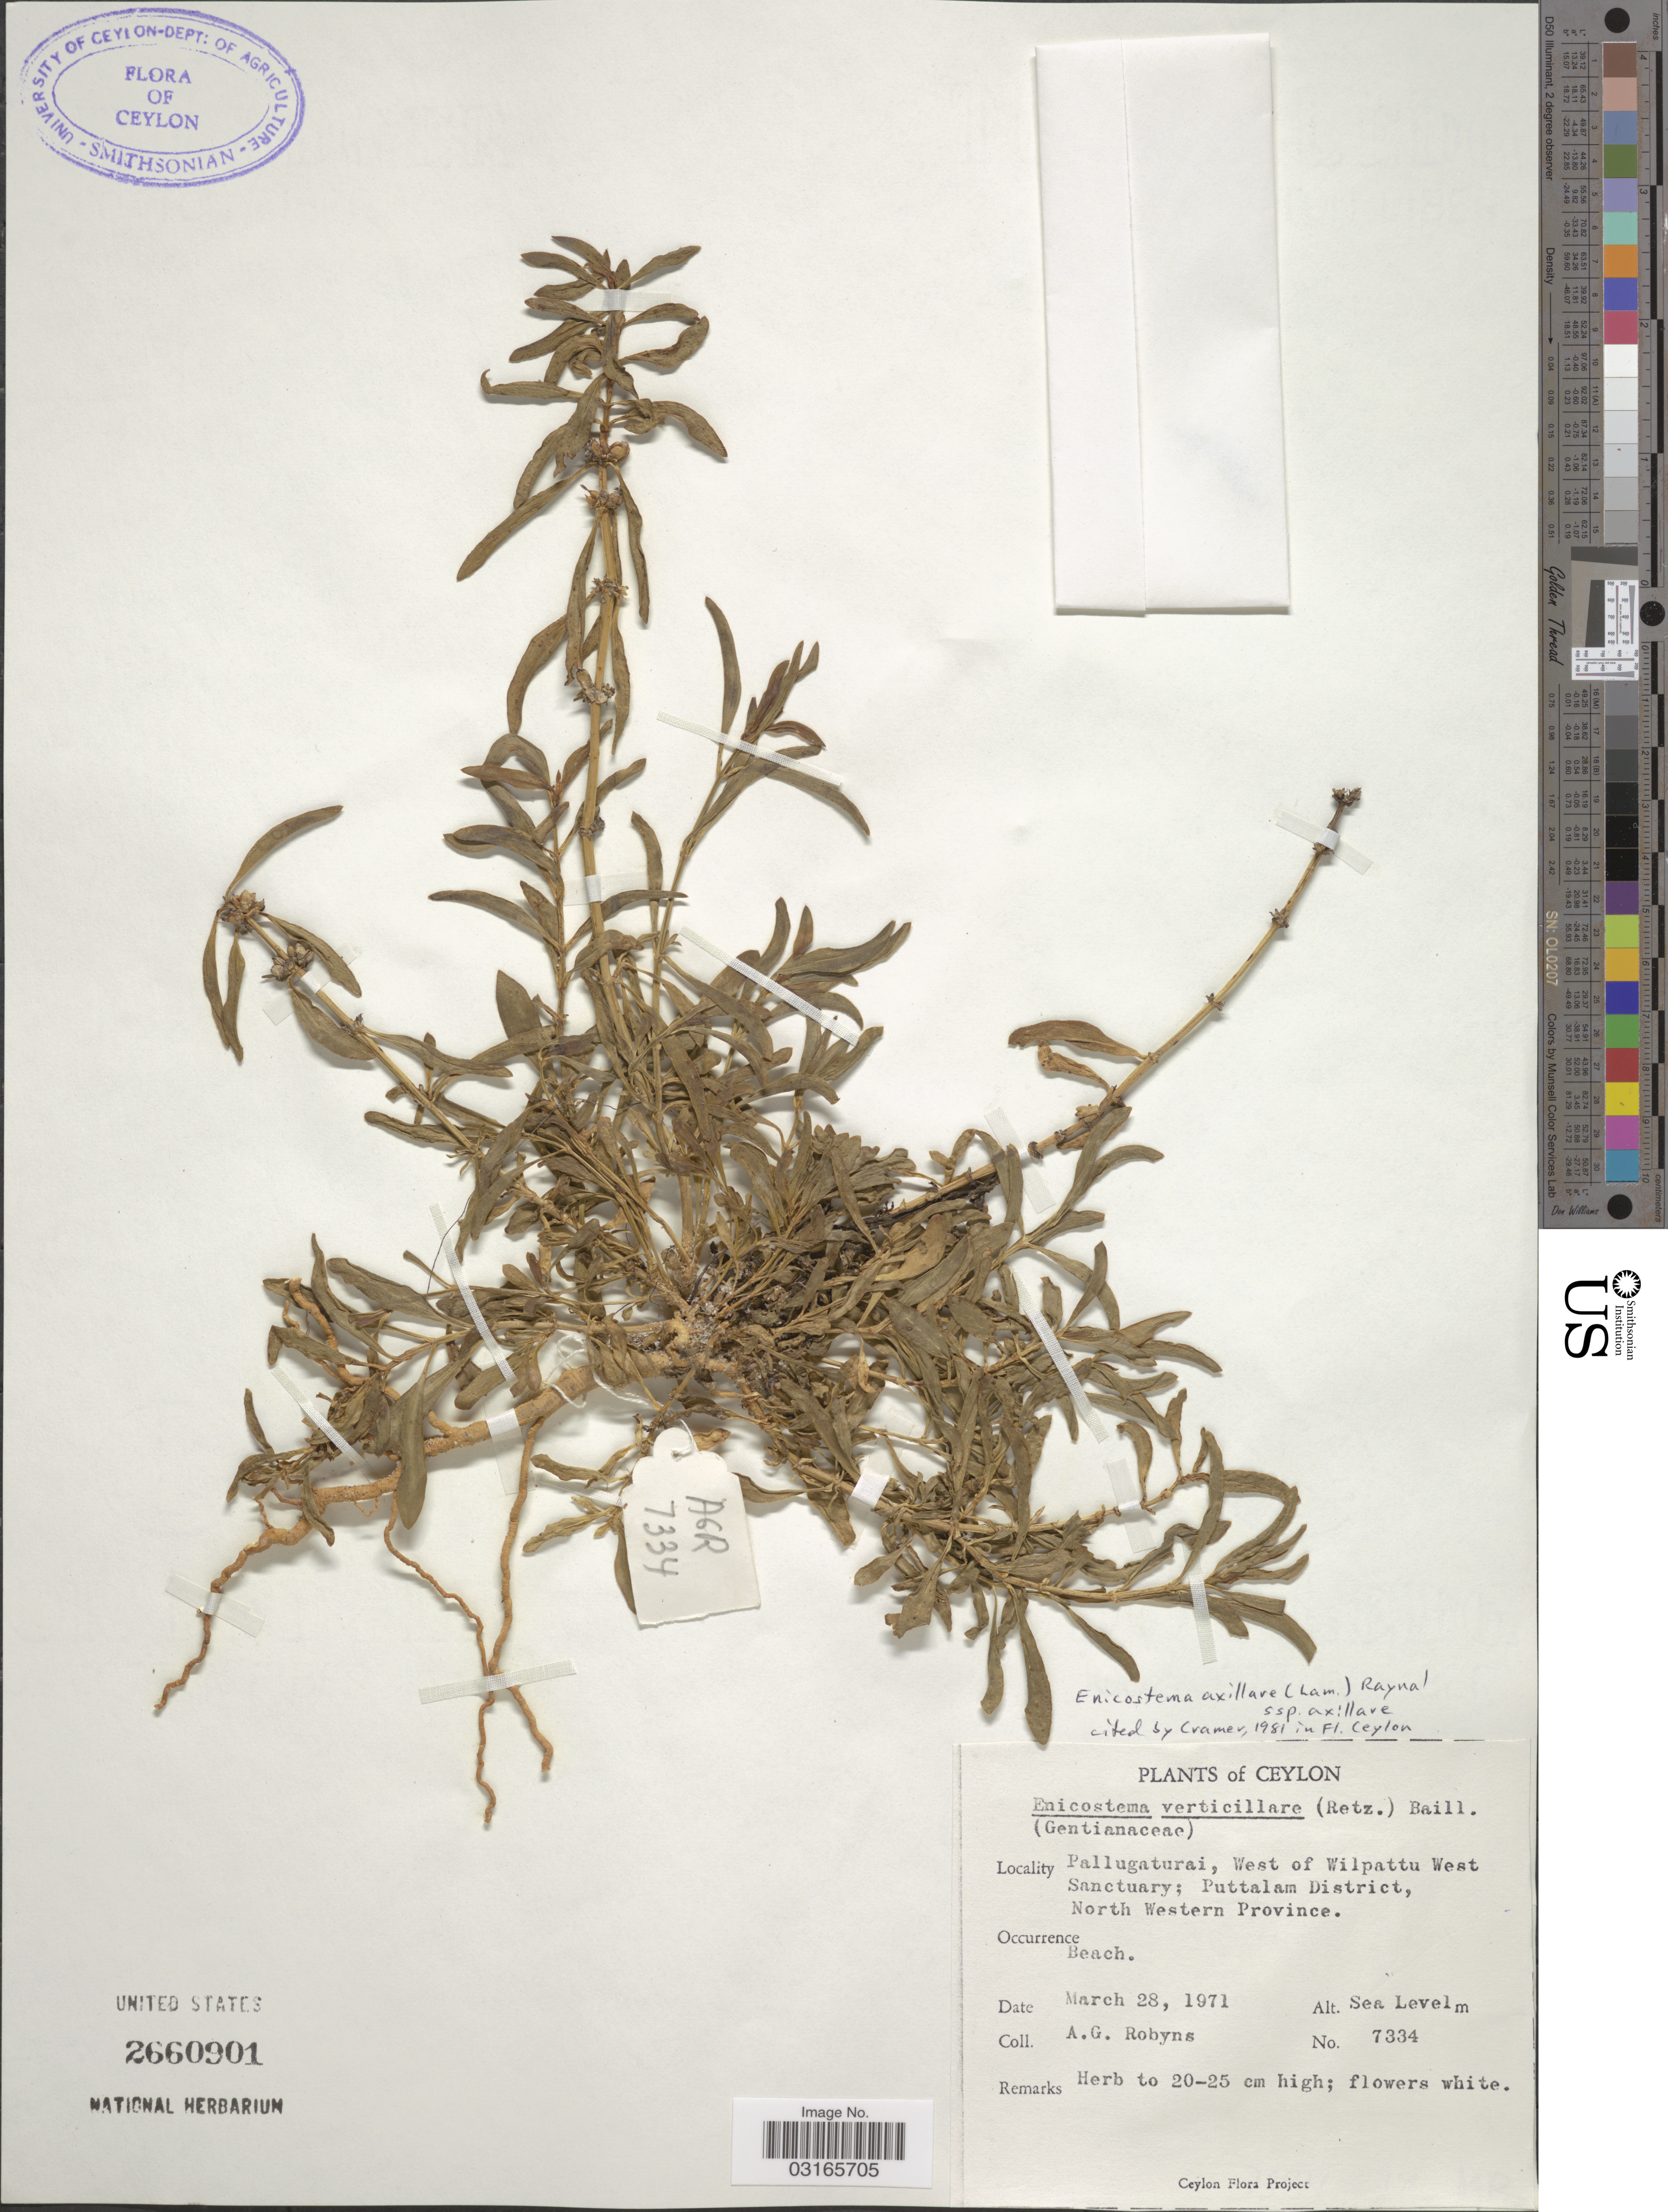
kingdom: Plantae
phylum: Tracheophyta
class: Magnoliopsida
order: Gentianales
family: Gentianaceae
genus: Enicostema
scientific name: Enicostema axillare subsp. axillare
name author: (Poir. ex Lam.) A. Raynal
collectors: A. Robyns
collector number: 7334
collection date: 1971-03-28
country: Sri Lanka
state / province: North Western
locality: Ceylon. Pallugaturai, West of Wilpattu West Sanctuary; Puttalam District, North Western Province.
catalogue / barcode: US 2660901